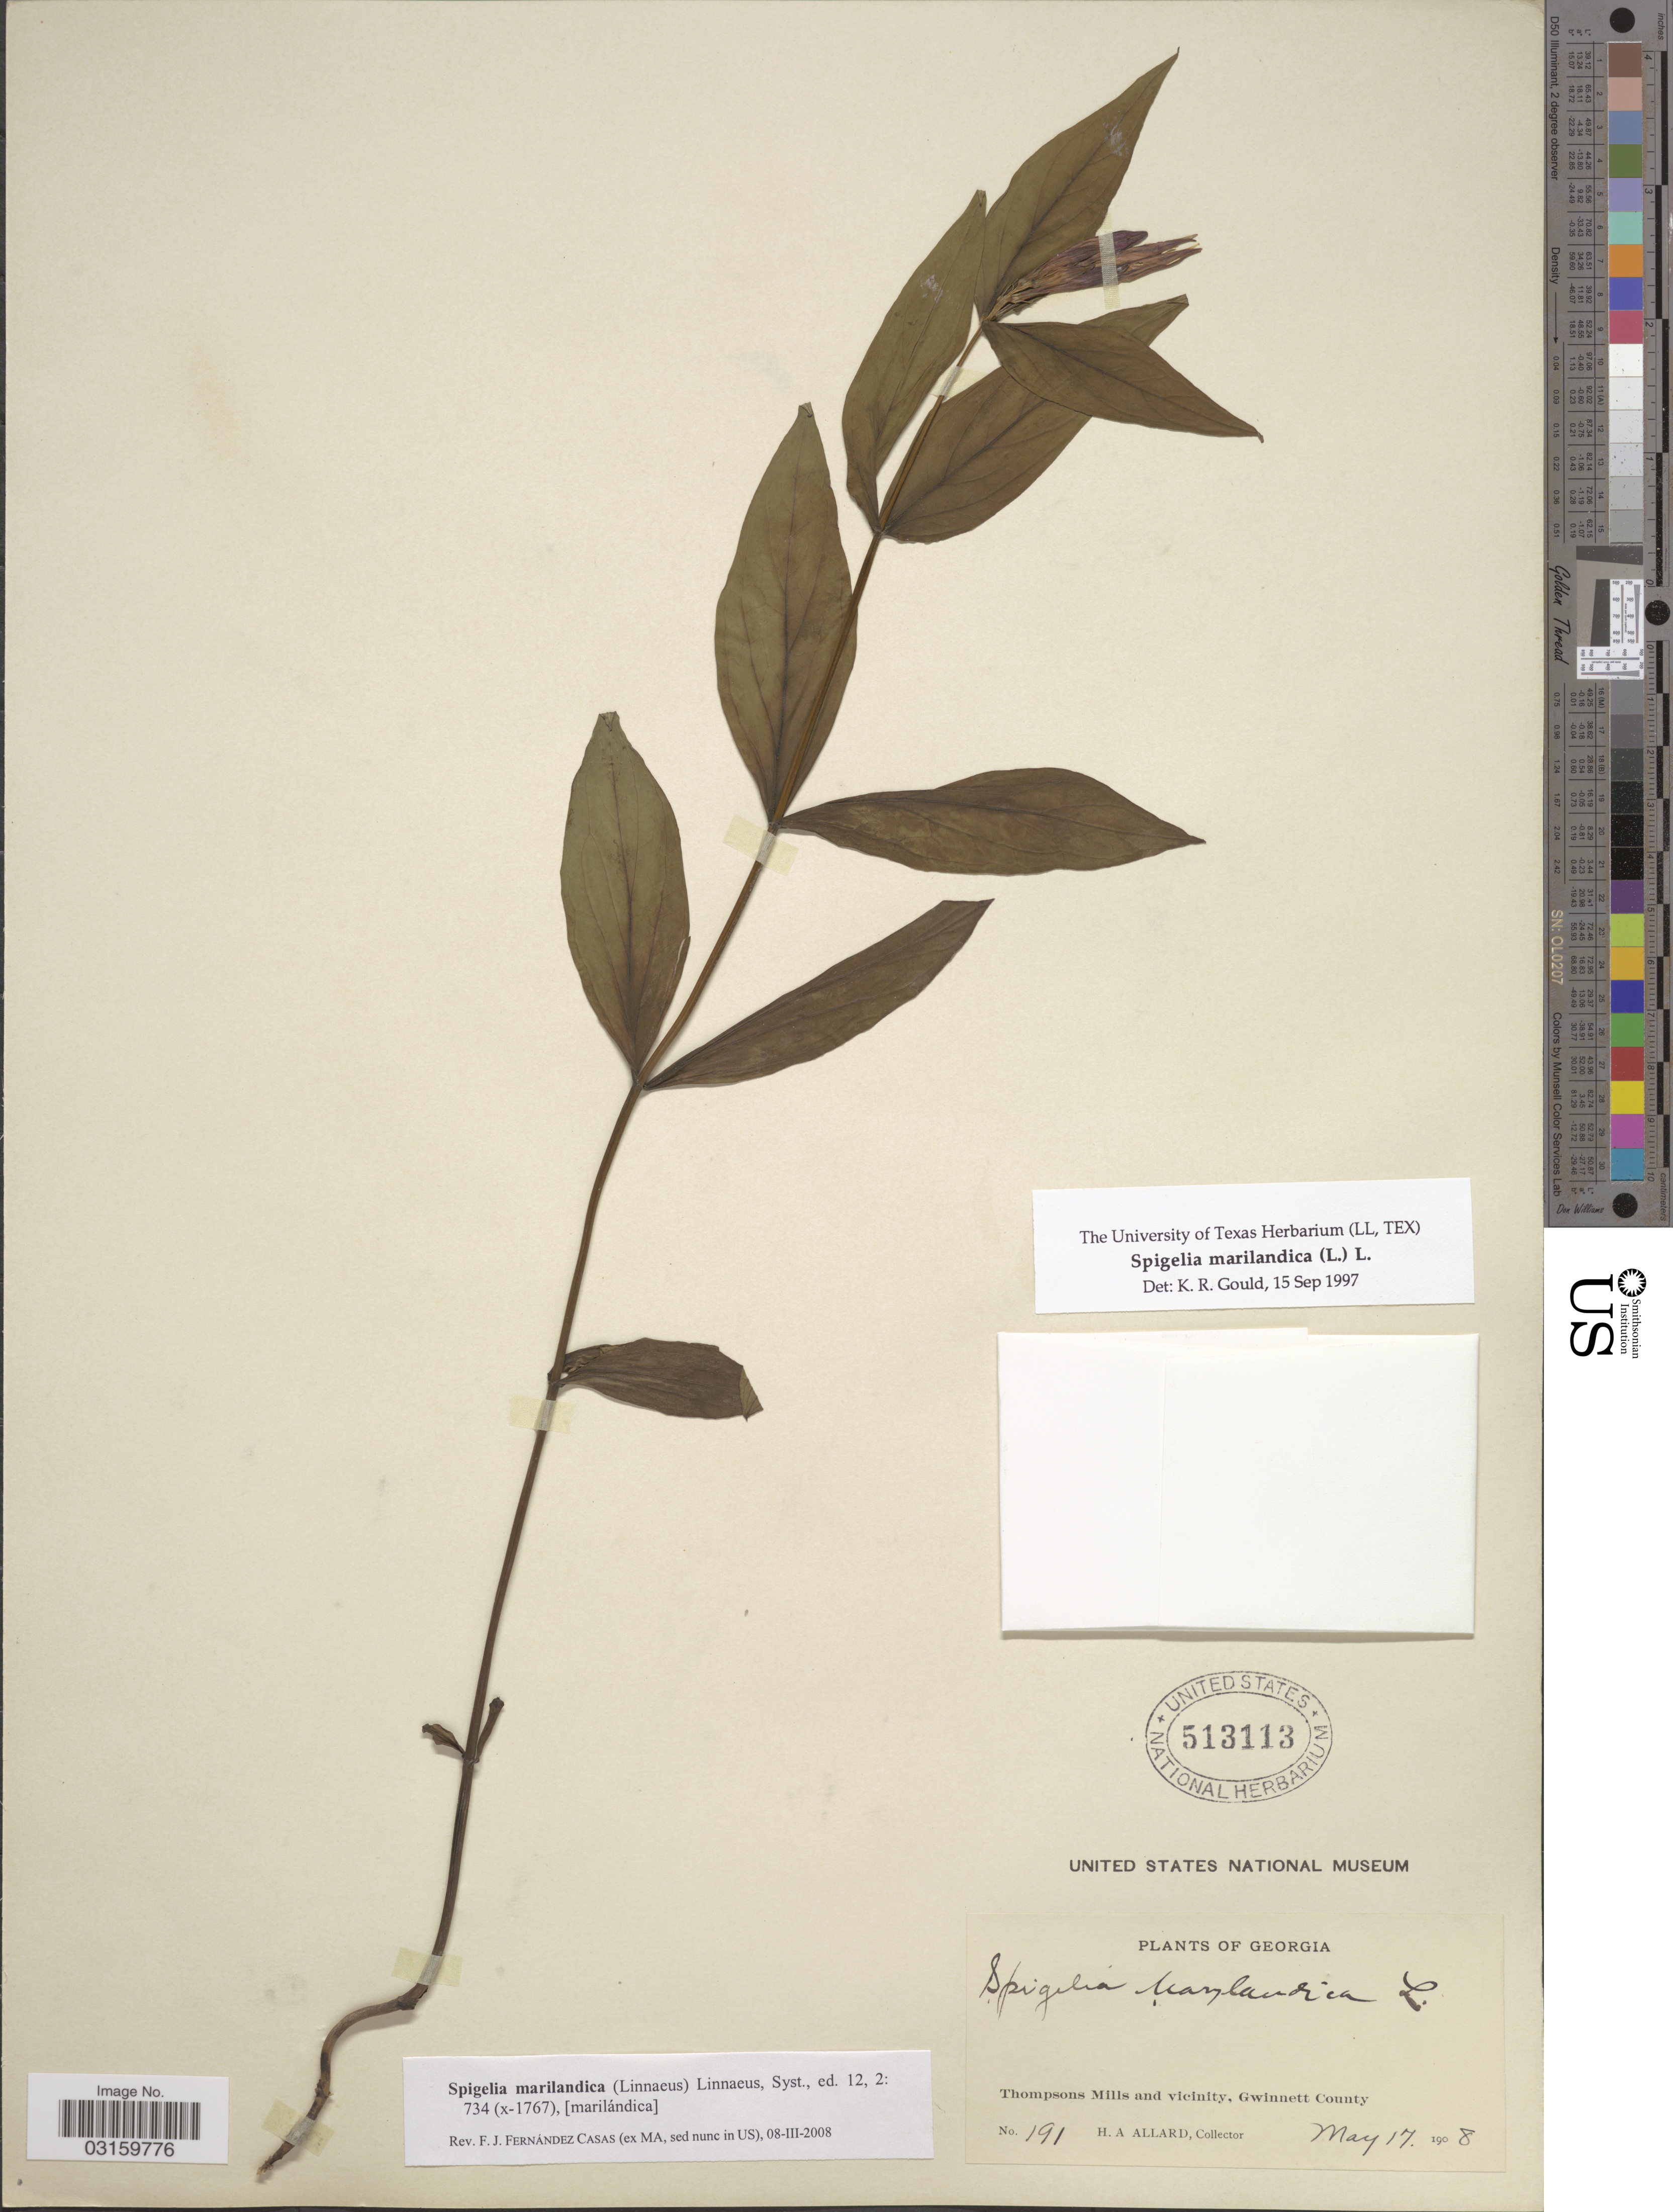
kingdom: Plantae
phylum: Tracheophyta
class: Magnoliopsida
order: Gentianales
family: Loganiaceae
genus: Spigelia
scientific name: Spigelia marilandica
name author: (L.) L.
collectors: H. A. Allard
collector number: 191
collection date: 1908-05-17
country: United States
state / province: Georgia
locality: Thompsons Mills and vicinity, Gwinnett County.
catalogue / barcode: US 513113